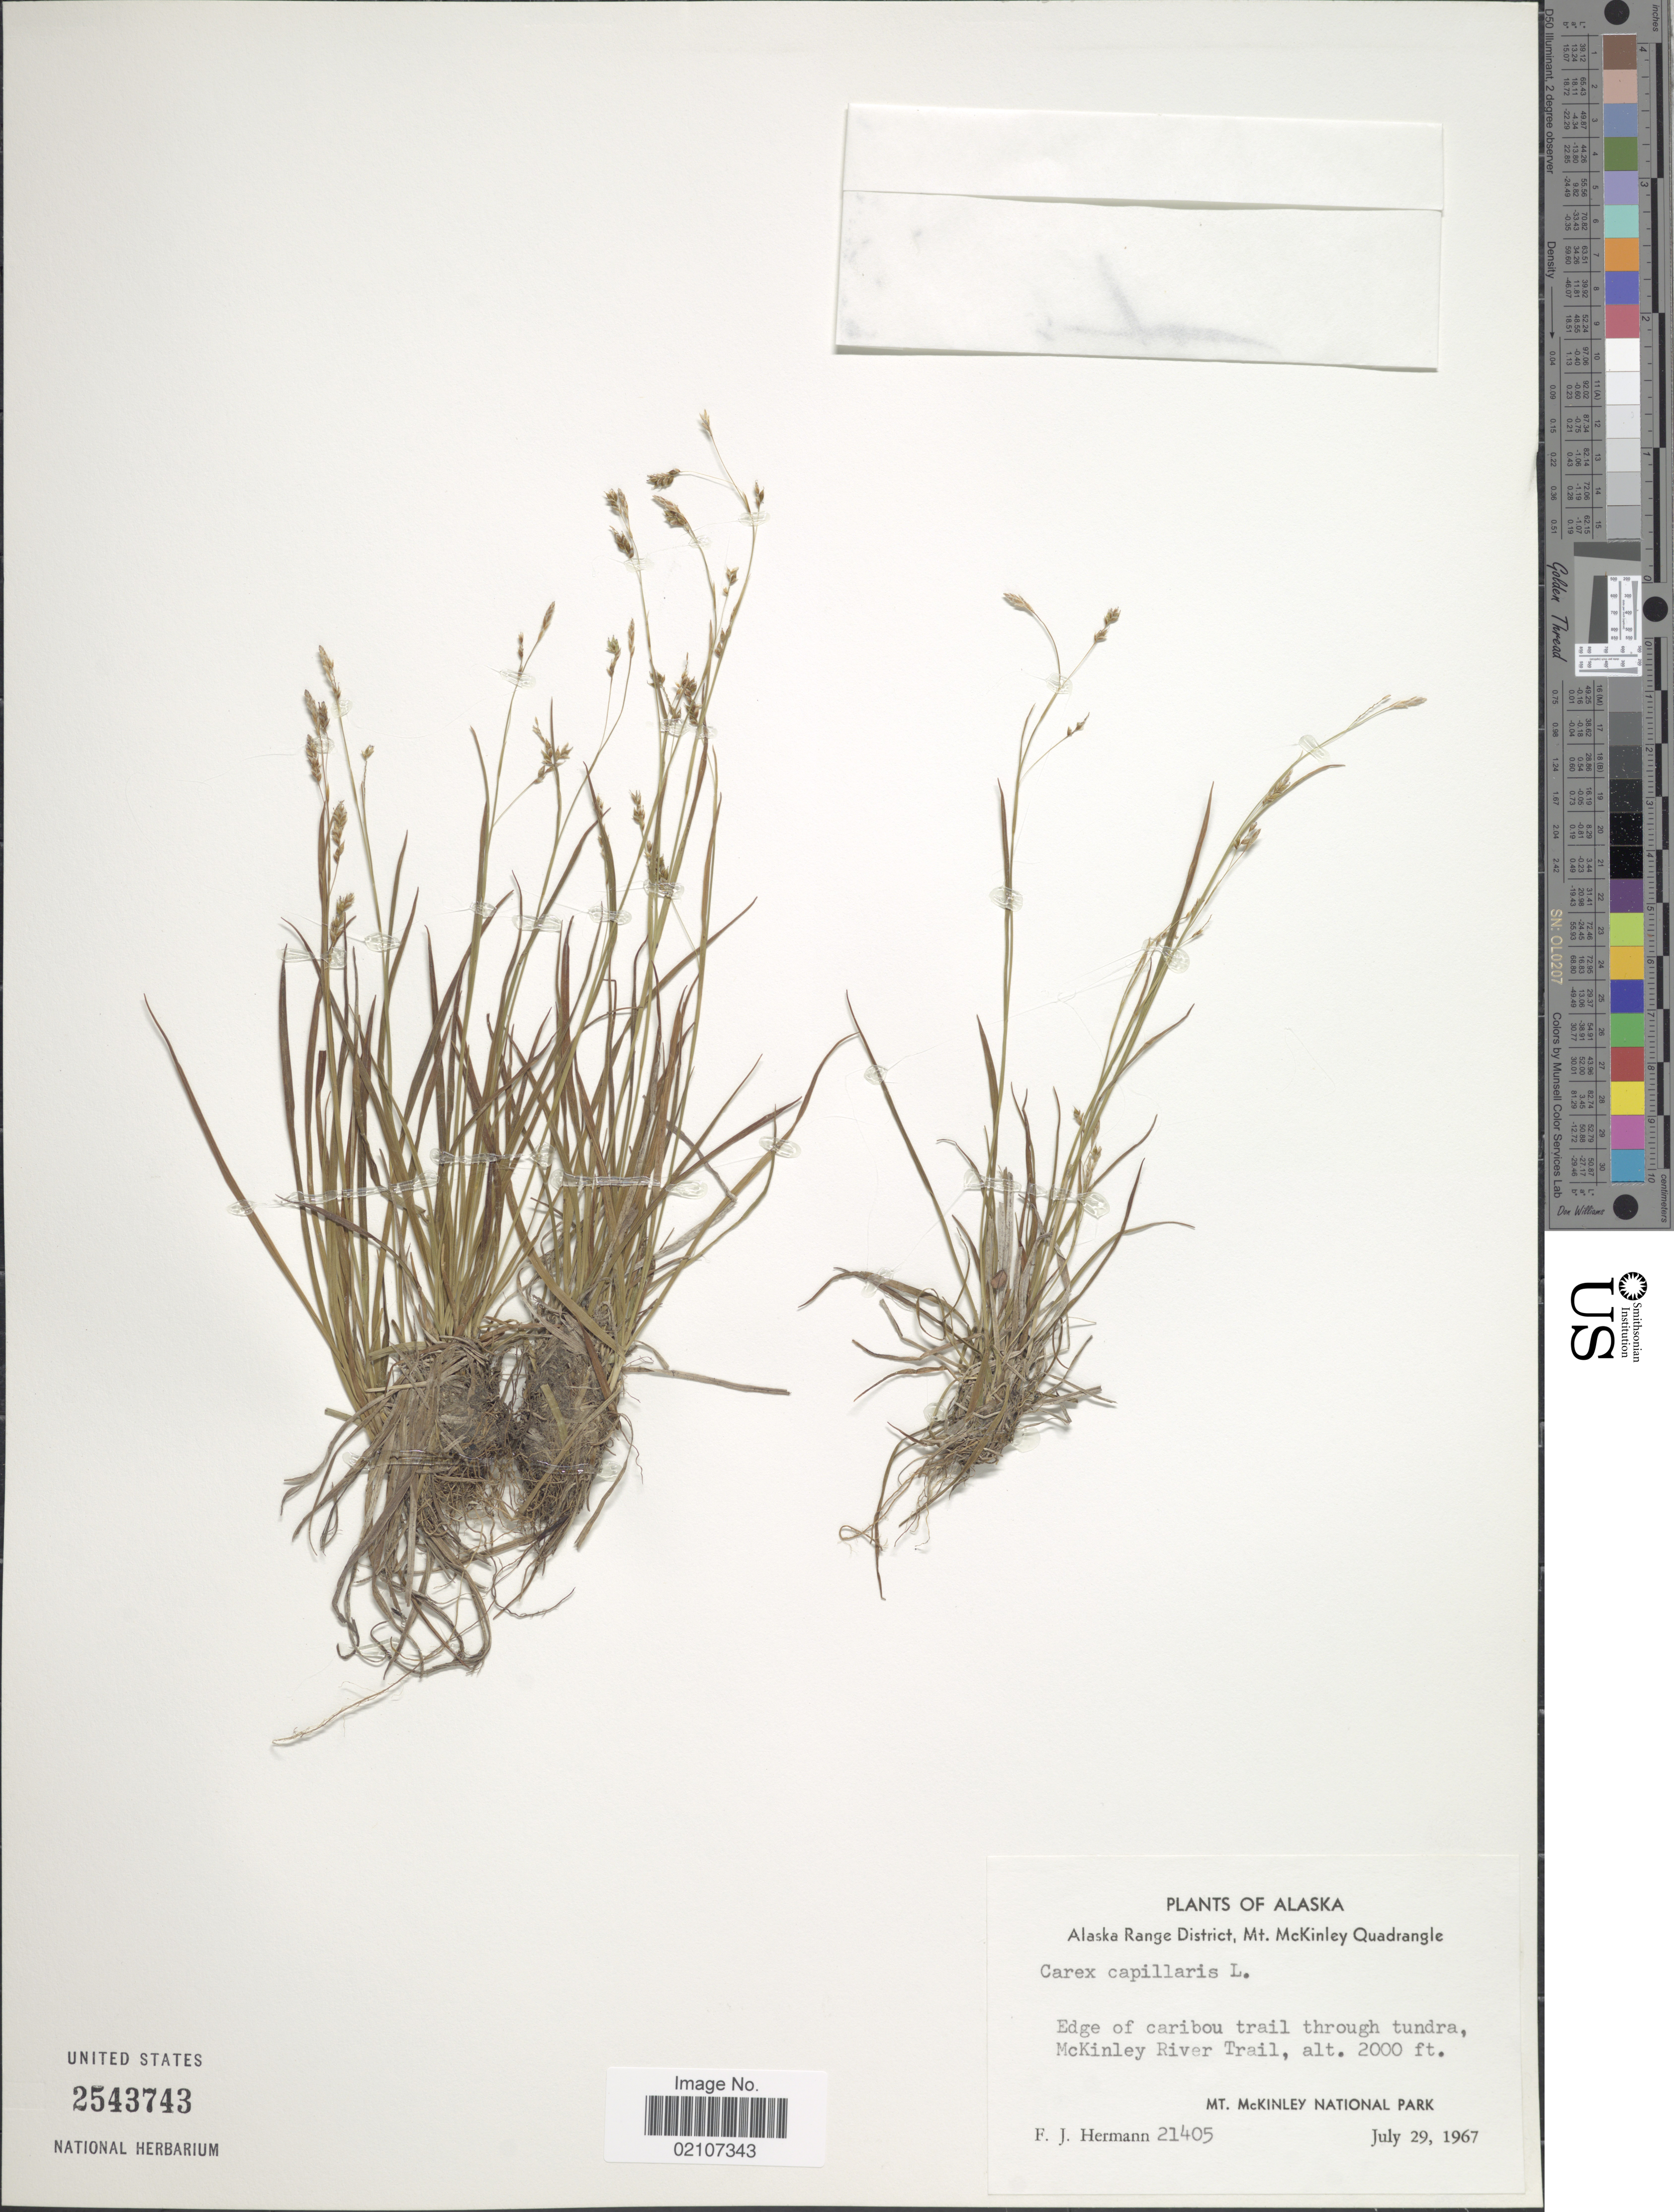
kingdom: Plantae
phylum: Tracheophyta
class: Liliopsida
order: Poales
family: Cyperaceae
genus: Carex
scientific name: Carex capillaris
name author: L.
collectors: F. J. Hermann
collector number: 21405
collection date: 1967-07-29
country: United States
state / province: Alaska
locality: Alaska Range District, Mt. McKinley Quadrangle. Edge of caribou trail through tundra, McKinley River Trail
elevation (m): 610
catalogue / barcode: US 2543743